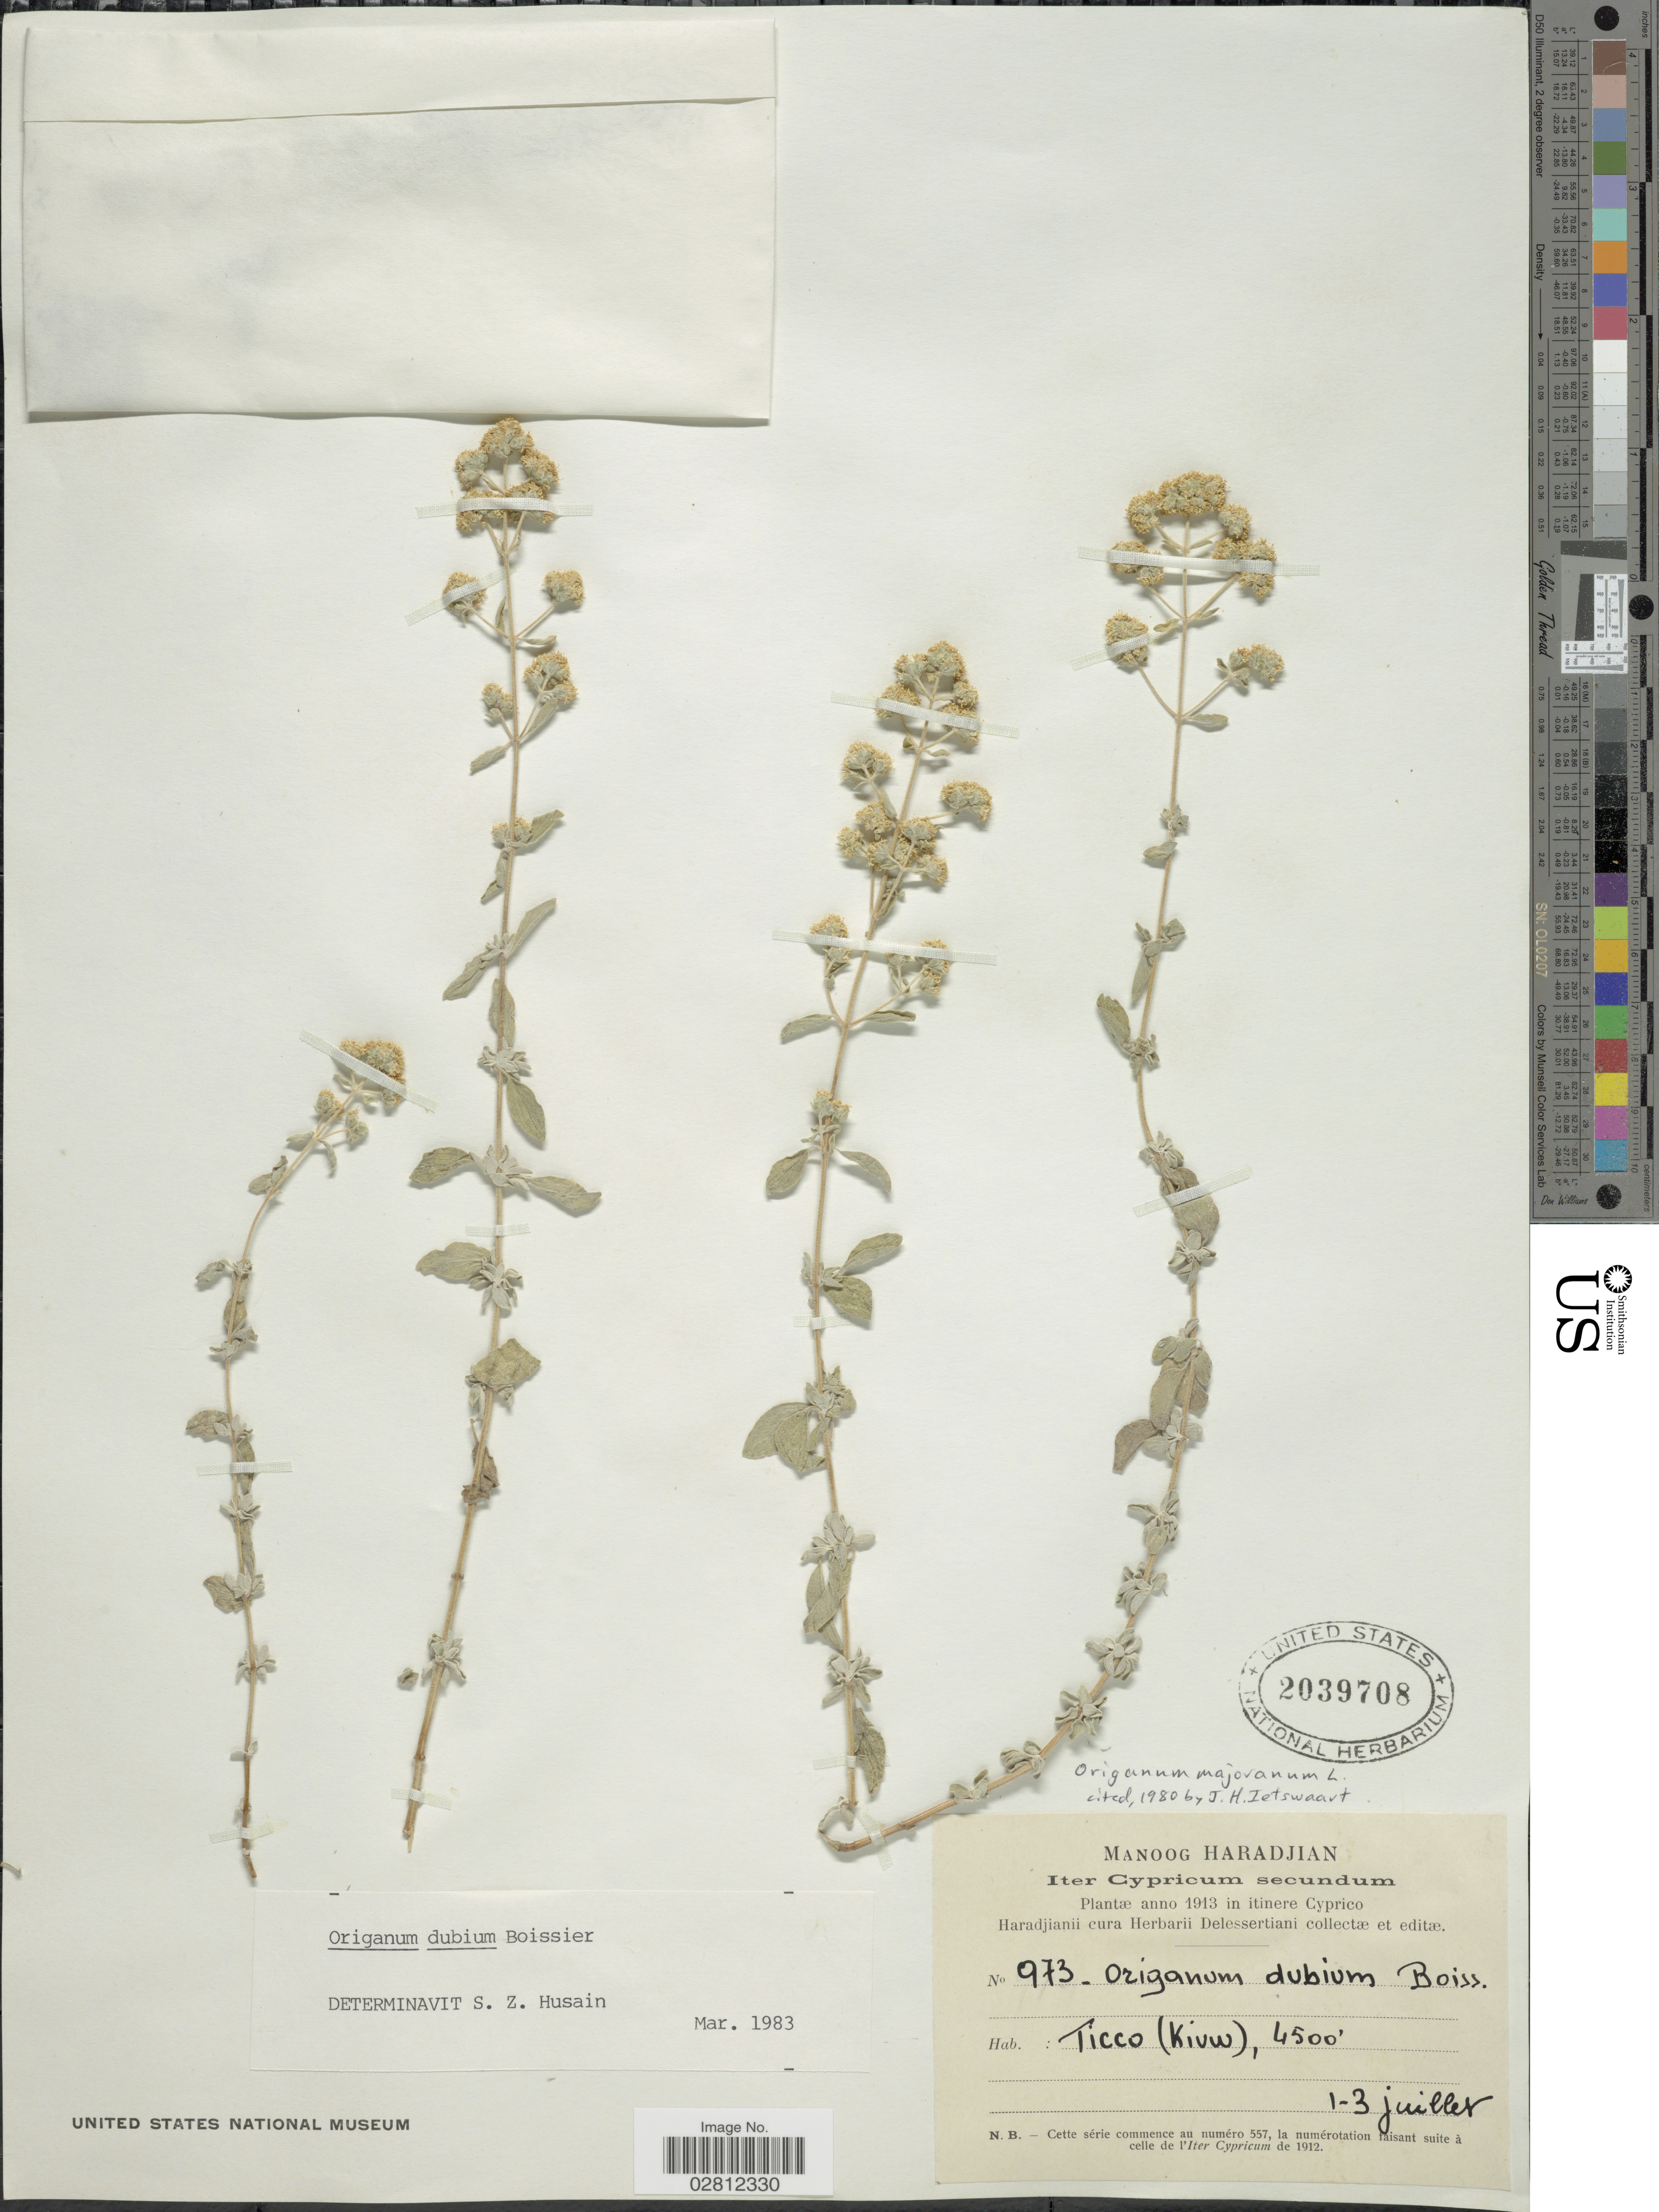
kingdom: Plantae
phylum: Tracheophyta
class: Magnoliopsida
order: Lamiales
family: Lamiaceae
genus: Origanum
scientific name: Origanum dubium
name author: Boiss.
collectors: M. Haradjian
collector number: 973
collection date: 1913-07-01/1913-07-03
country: Cyprus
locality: Ticco (Kivw).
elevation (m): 1372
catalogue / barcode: US 2039708